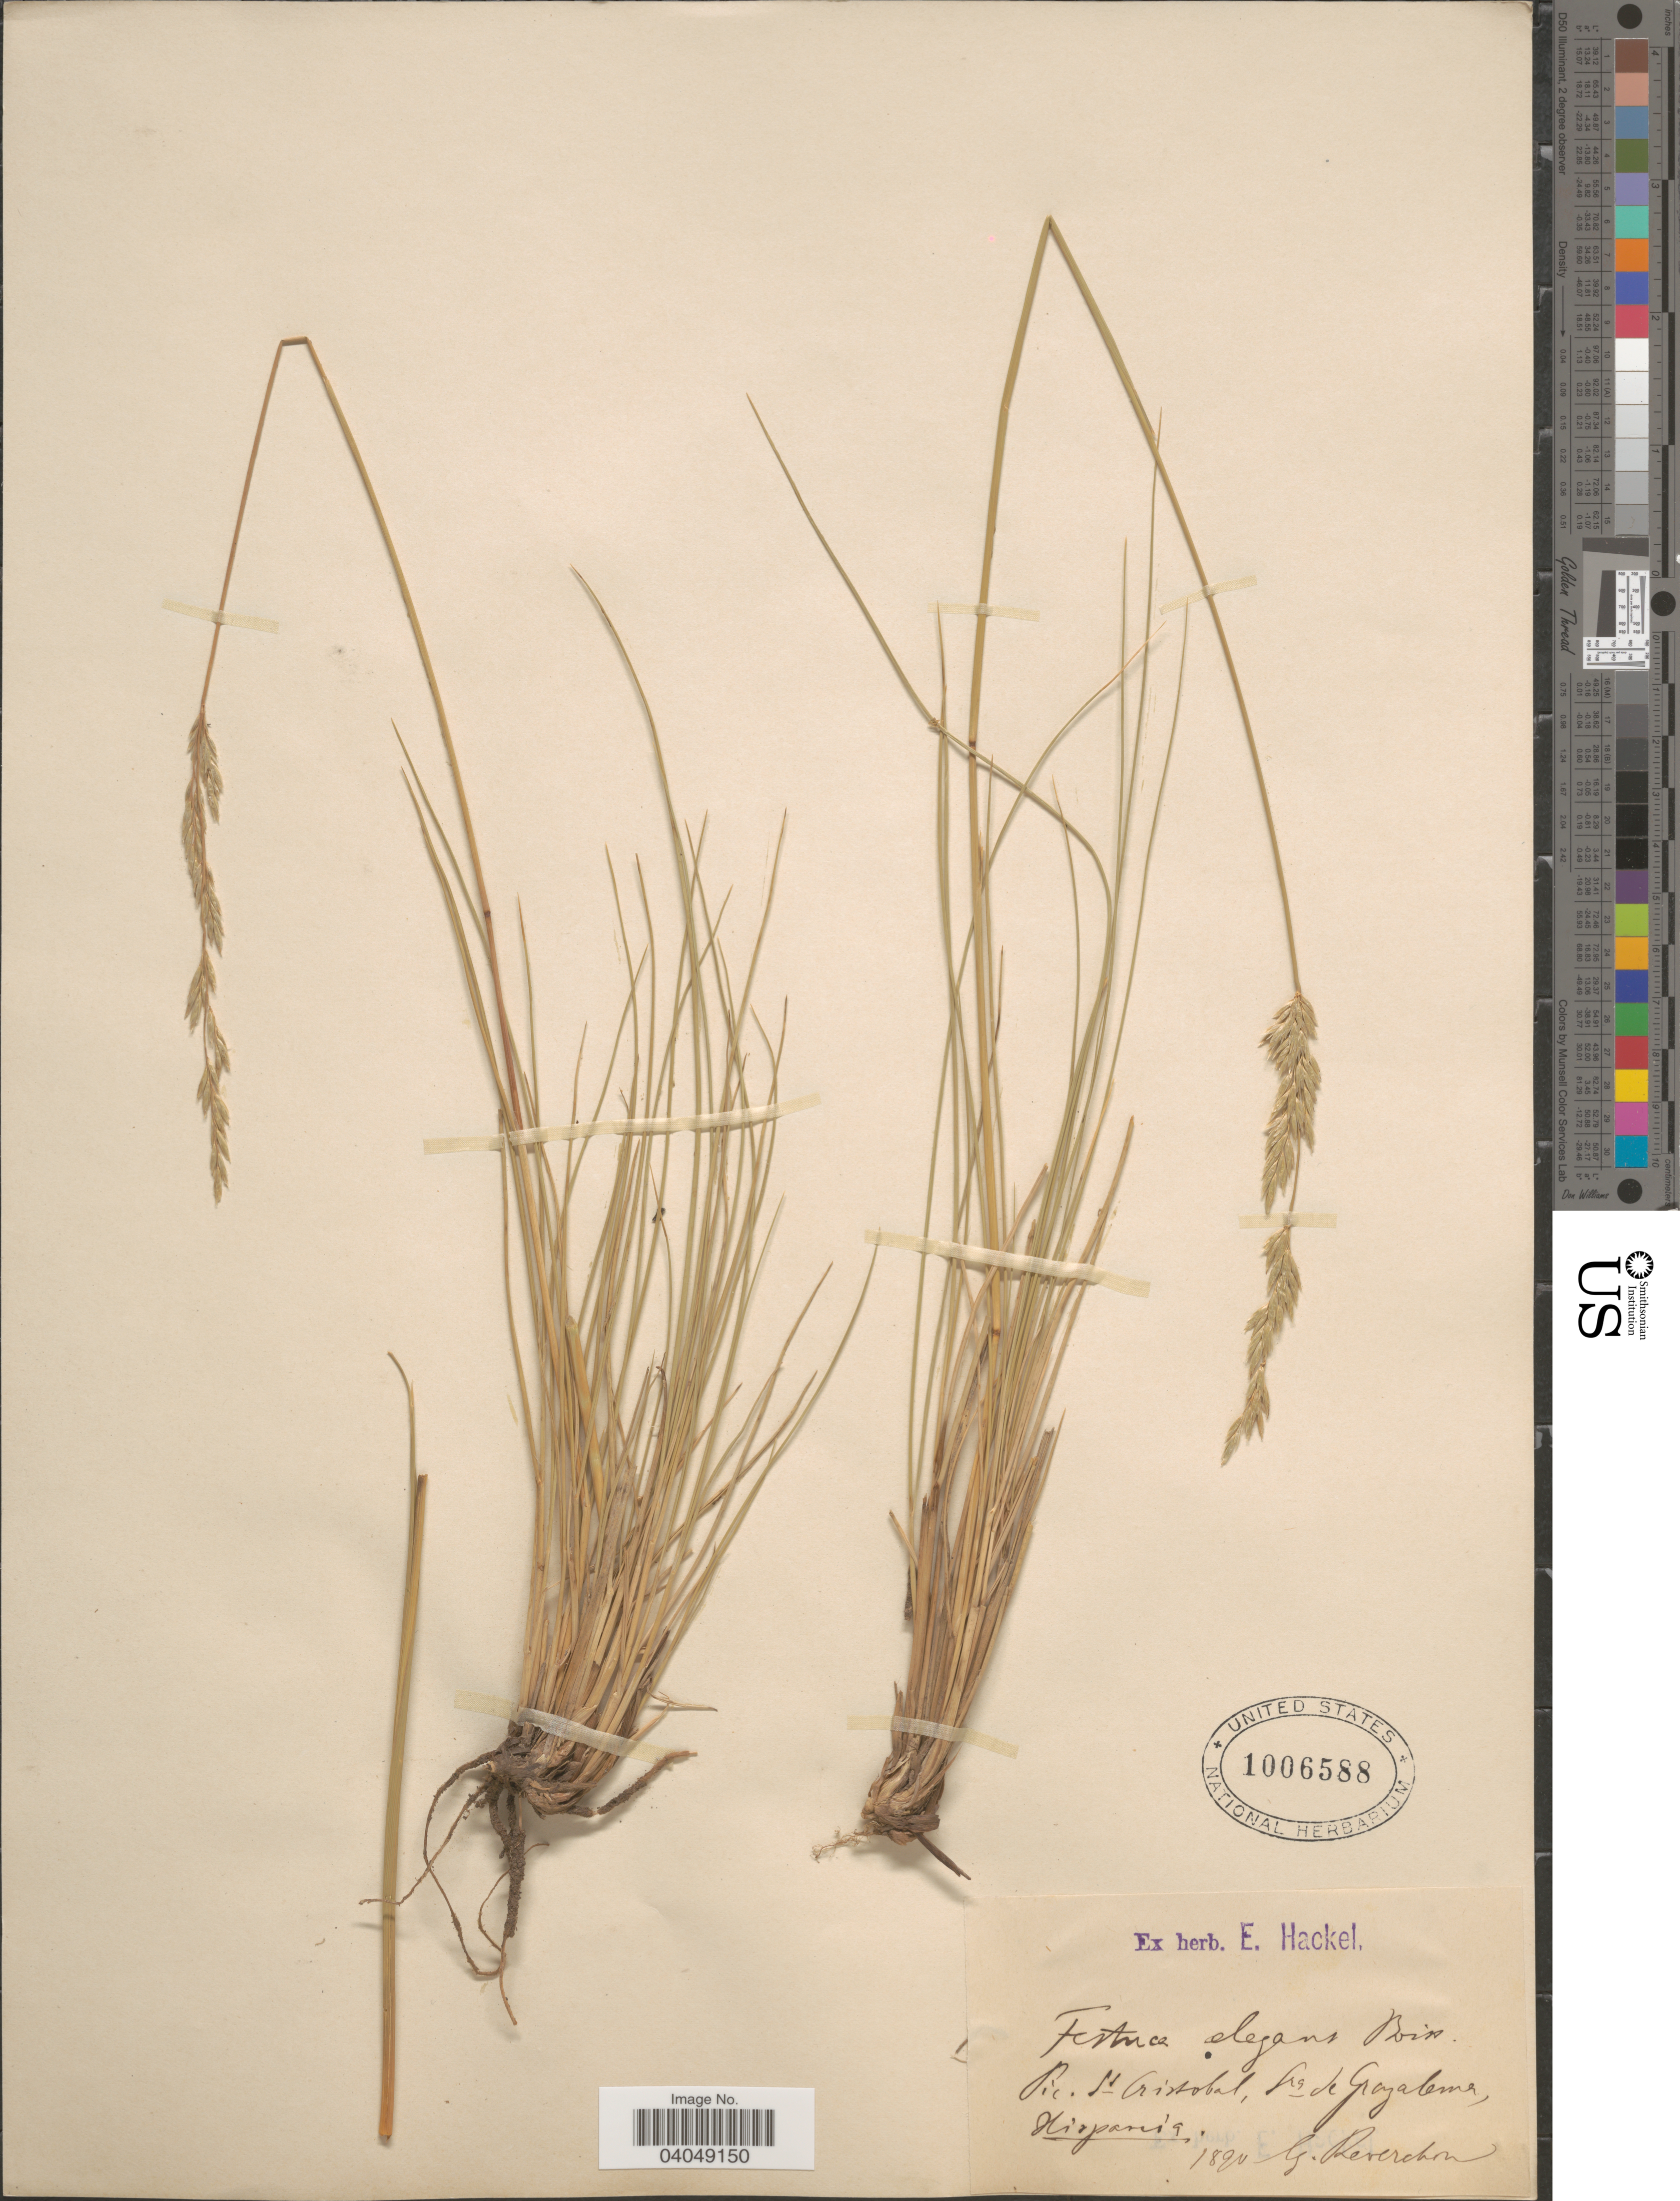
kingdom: Plantae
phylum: Tracheophyta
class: Liliopsida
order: Poales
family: Poaceae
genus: Festuca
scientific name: Festuca elegans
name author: Boiss.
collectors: -. Reverchon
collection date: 1890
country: Spain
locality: Pic. St. Cristobal, Sra de Grazalema.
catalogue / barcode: US 1006588